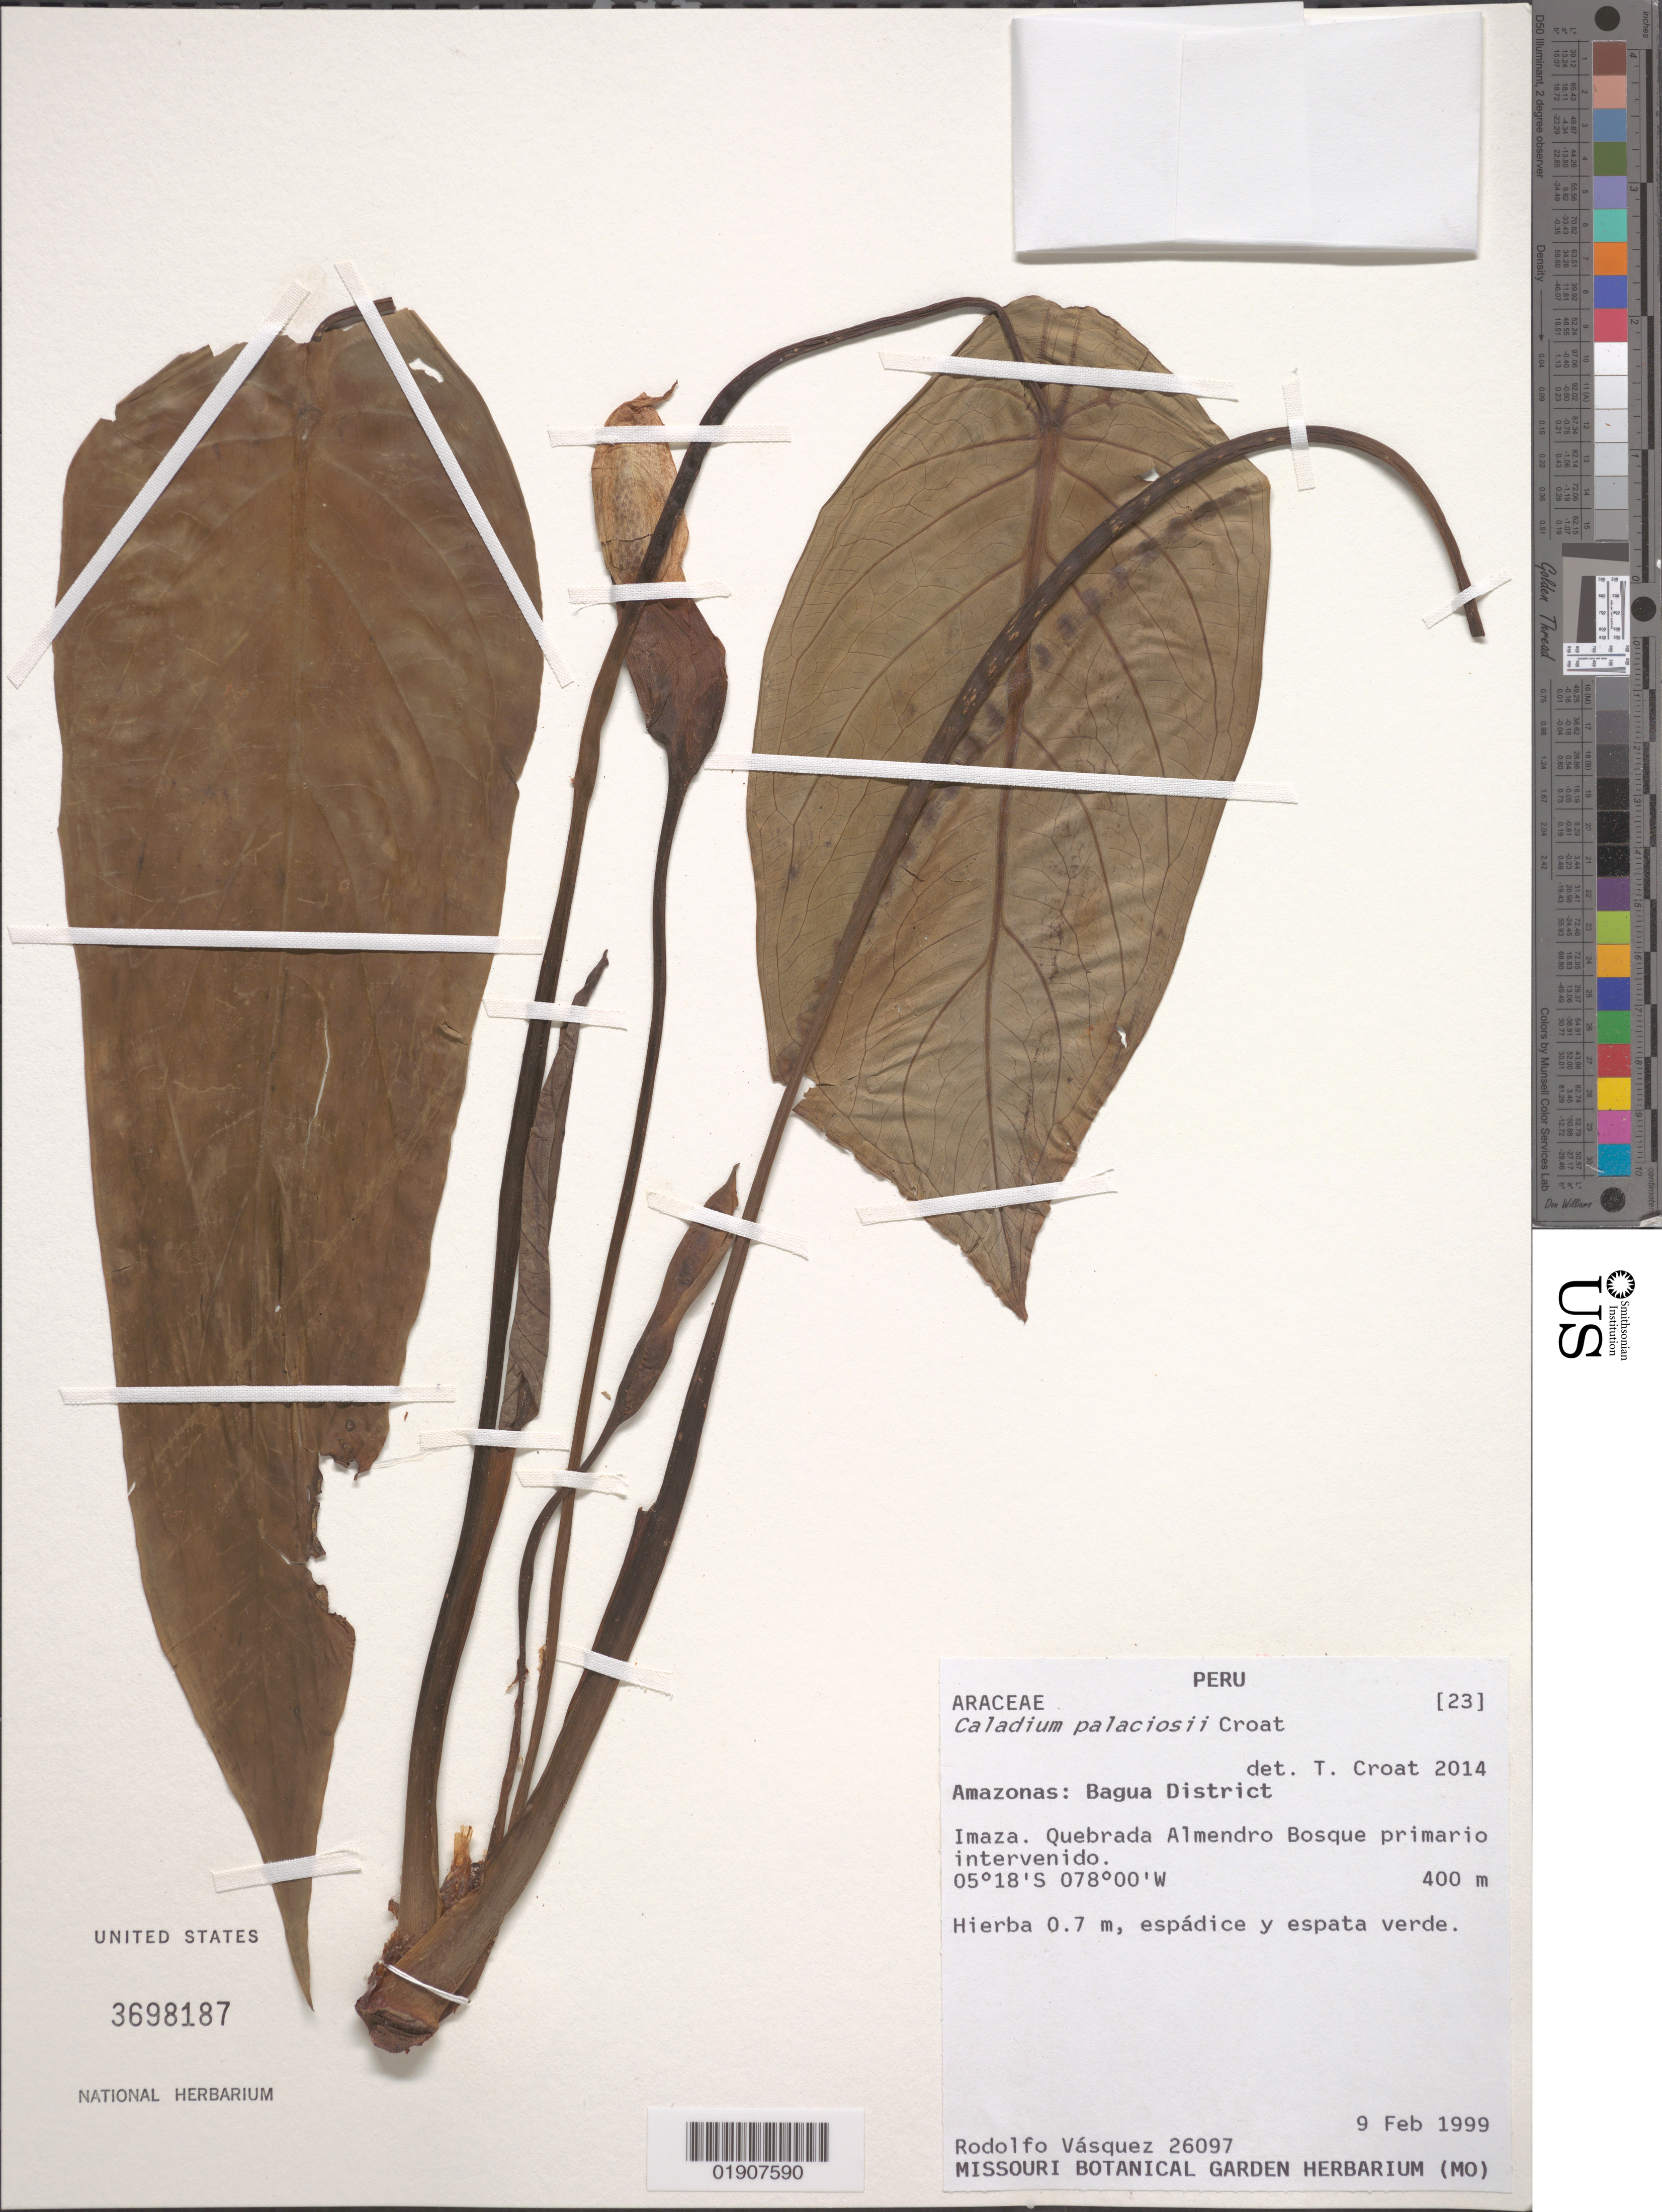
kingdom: Plantae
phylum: Tracheophyta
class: Liliopsida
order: Alismatales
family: Araceae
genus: Caladium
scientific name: Caladium palaciosii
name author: Croat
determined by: Croat, Thomas B., Missouri Botanical Garden (MO)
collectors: R. Vásquez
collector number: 26097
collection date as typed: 09 Febrero 1999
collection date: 1999-02-09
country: Peru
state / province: Amazonas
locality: Bagua District, Imaza, Quebrada Almendro.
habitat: Bosque primario intervenido.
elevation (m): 400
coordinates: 5 18 S, 78 00 W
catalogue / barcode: US 3698187